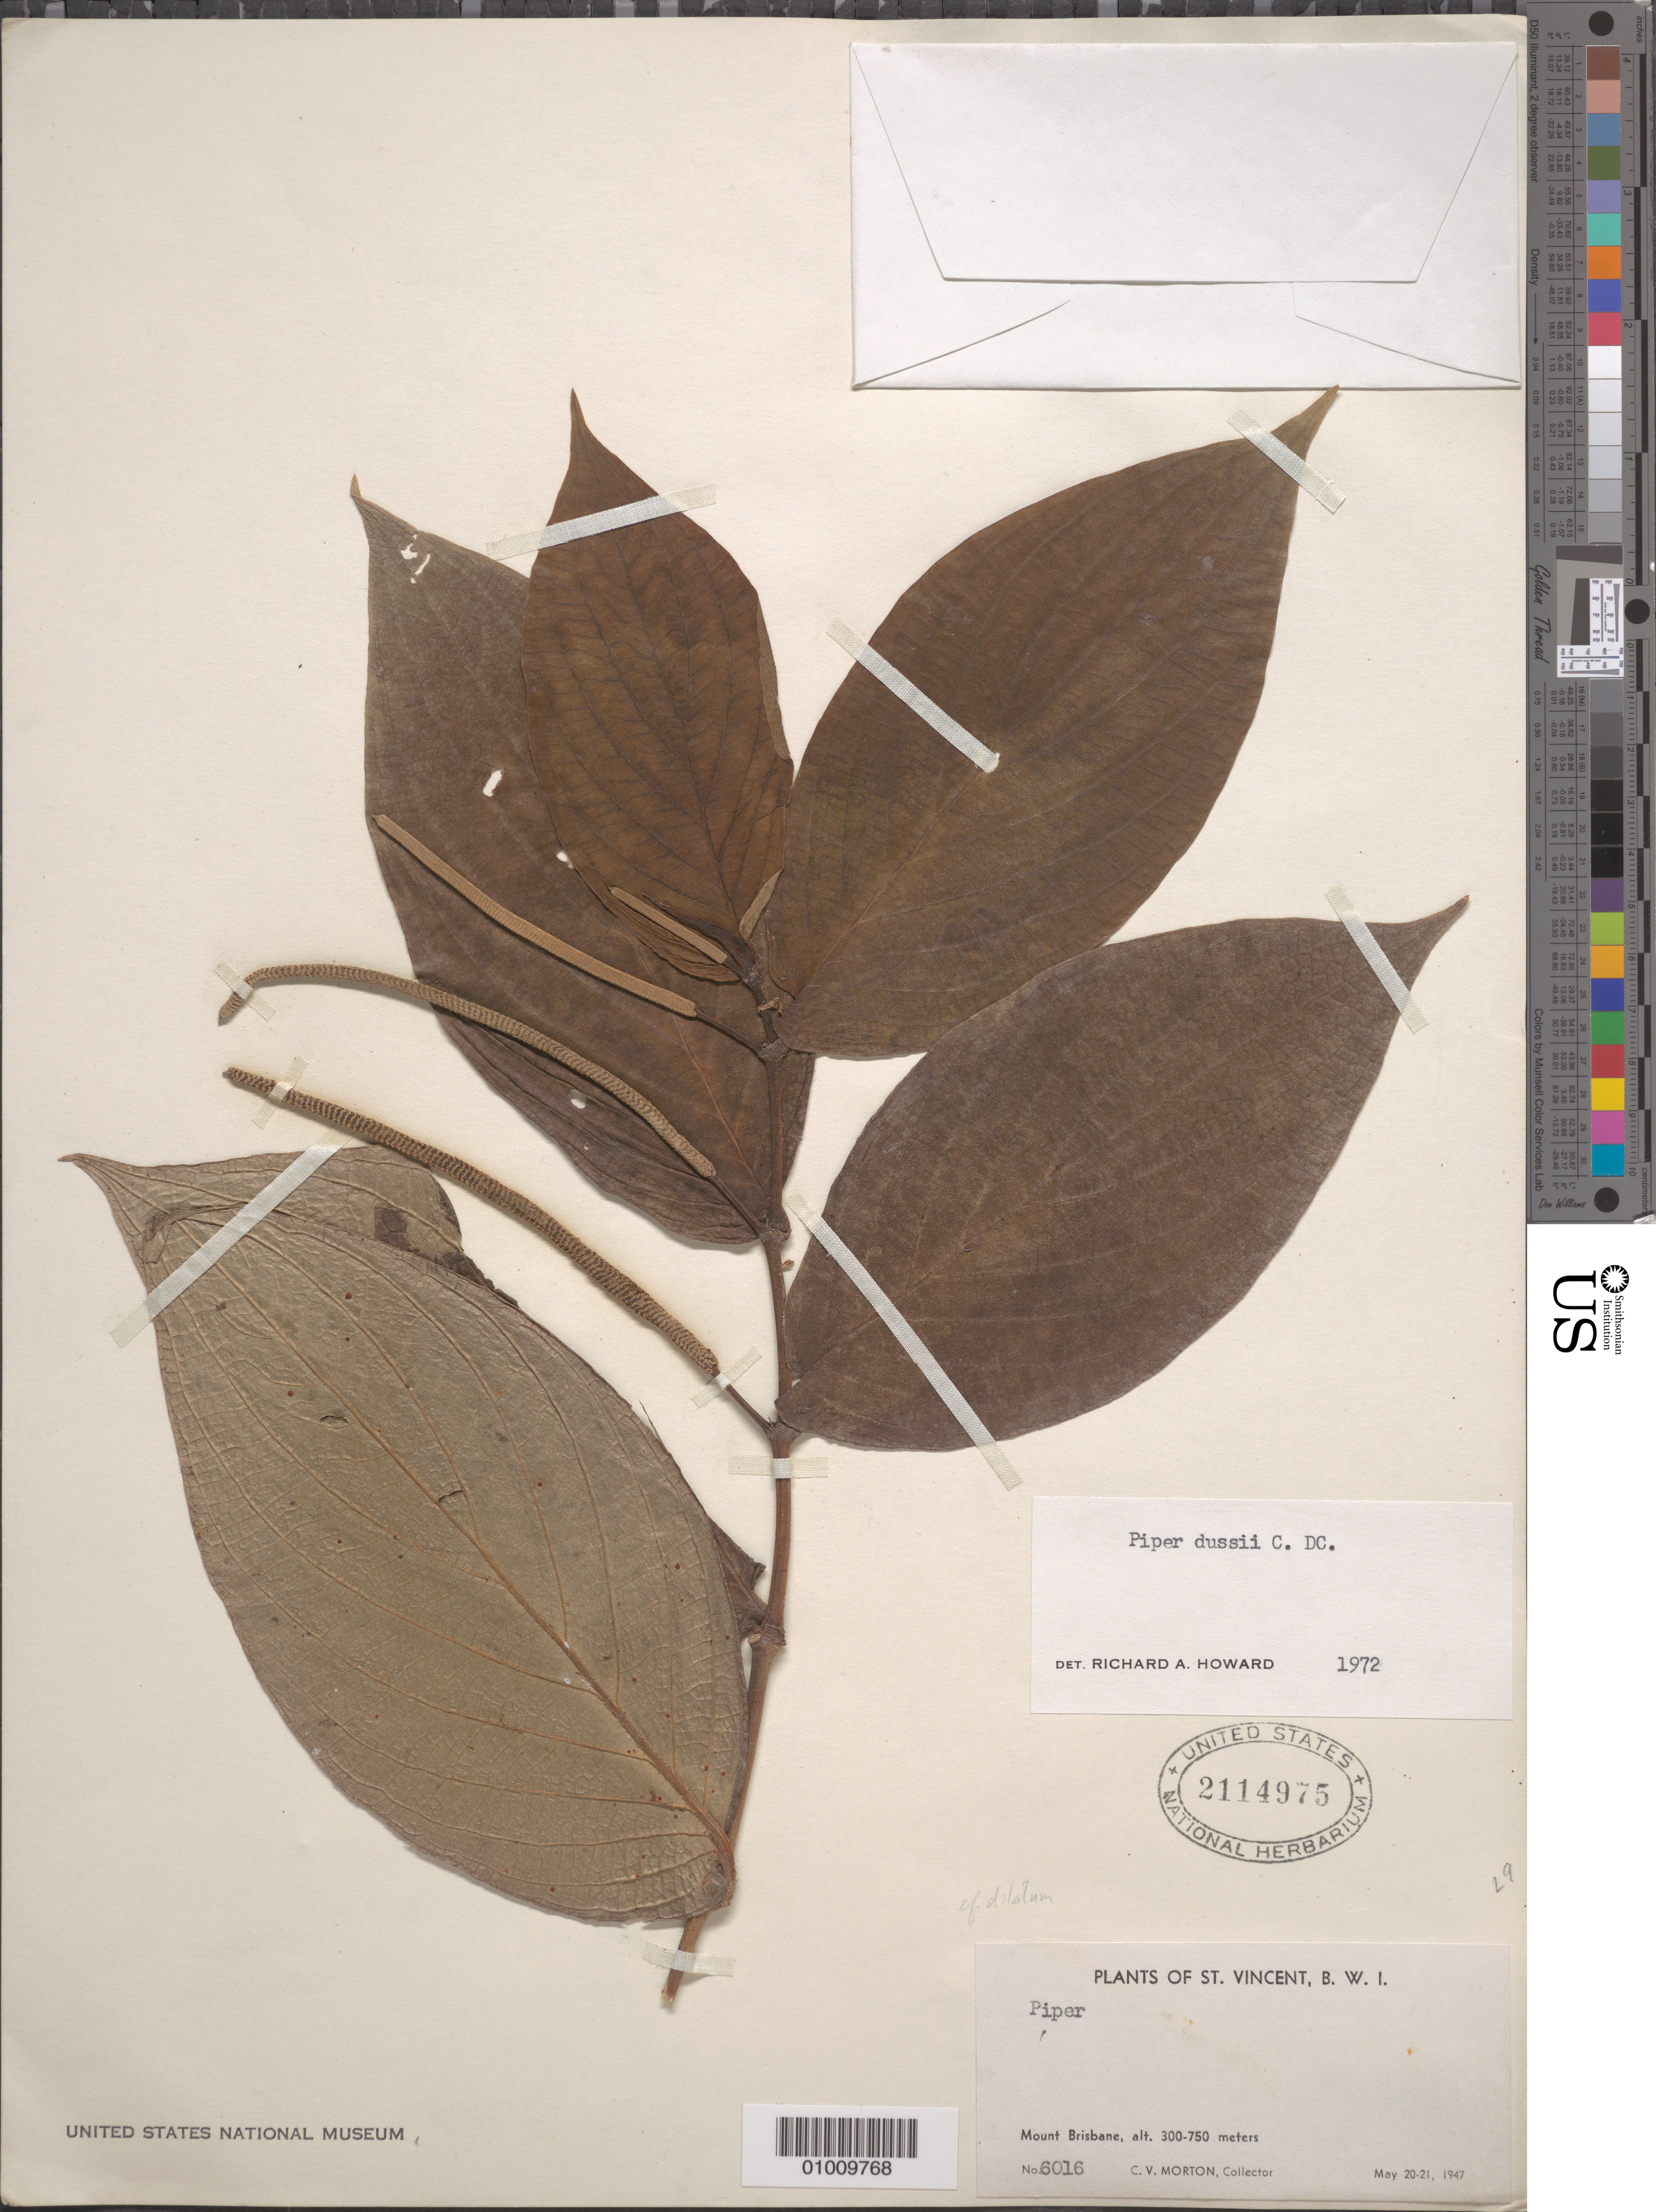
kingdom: Plantae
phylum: Tracheophyta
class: Magnoliopsida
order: Piperales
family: Piperaceae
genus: Piper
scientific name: Piper dussii var. dussii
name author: C. DC.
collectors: C. V. Morton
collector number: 6016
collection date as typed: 20 May 1947 to 21 May 1947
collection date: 1947-05-20/1947-05-21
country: St. Vincent - Grenadines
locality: Mount Brisbane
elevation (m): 300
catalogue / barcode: US 2114975